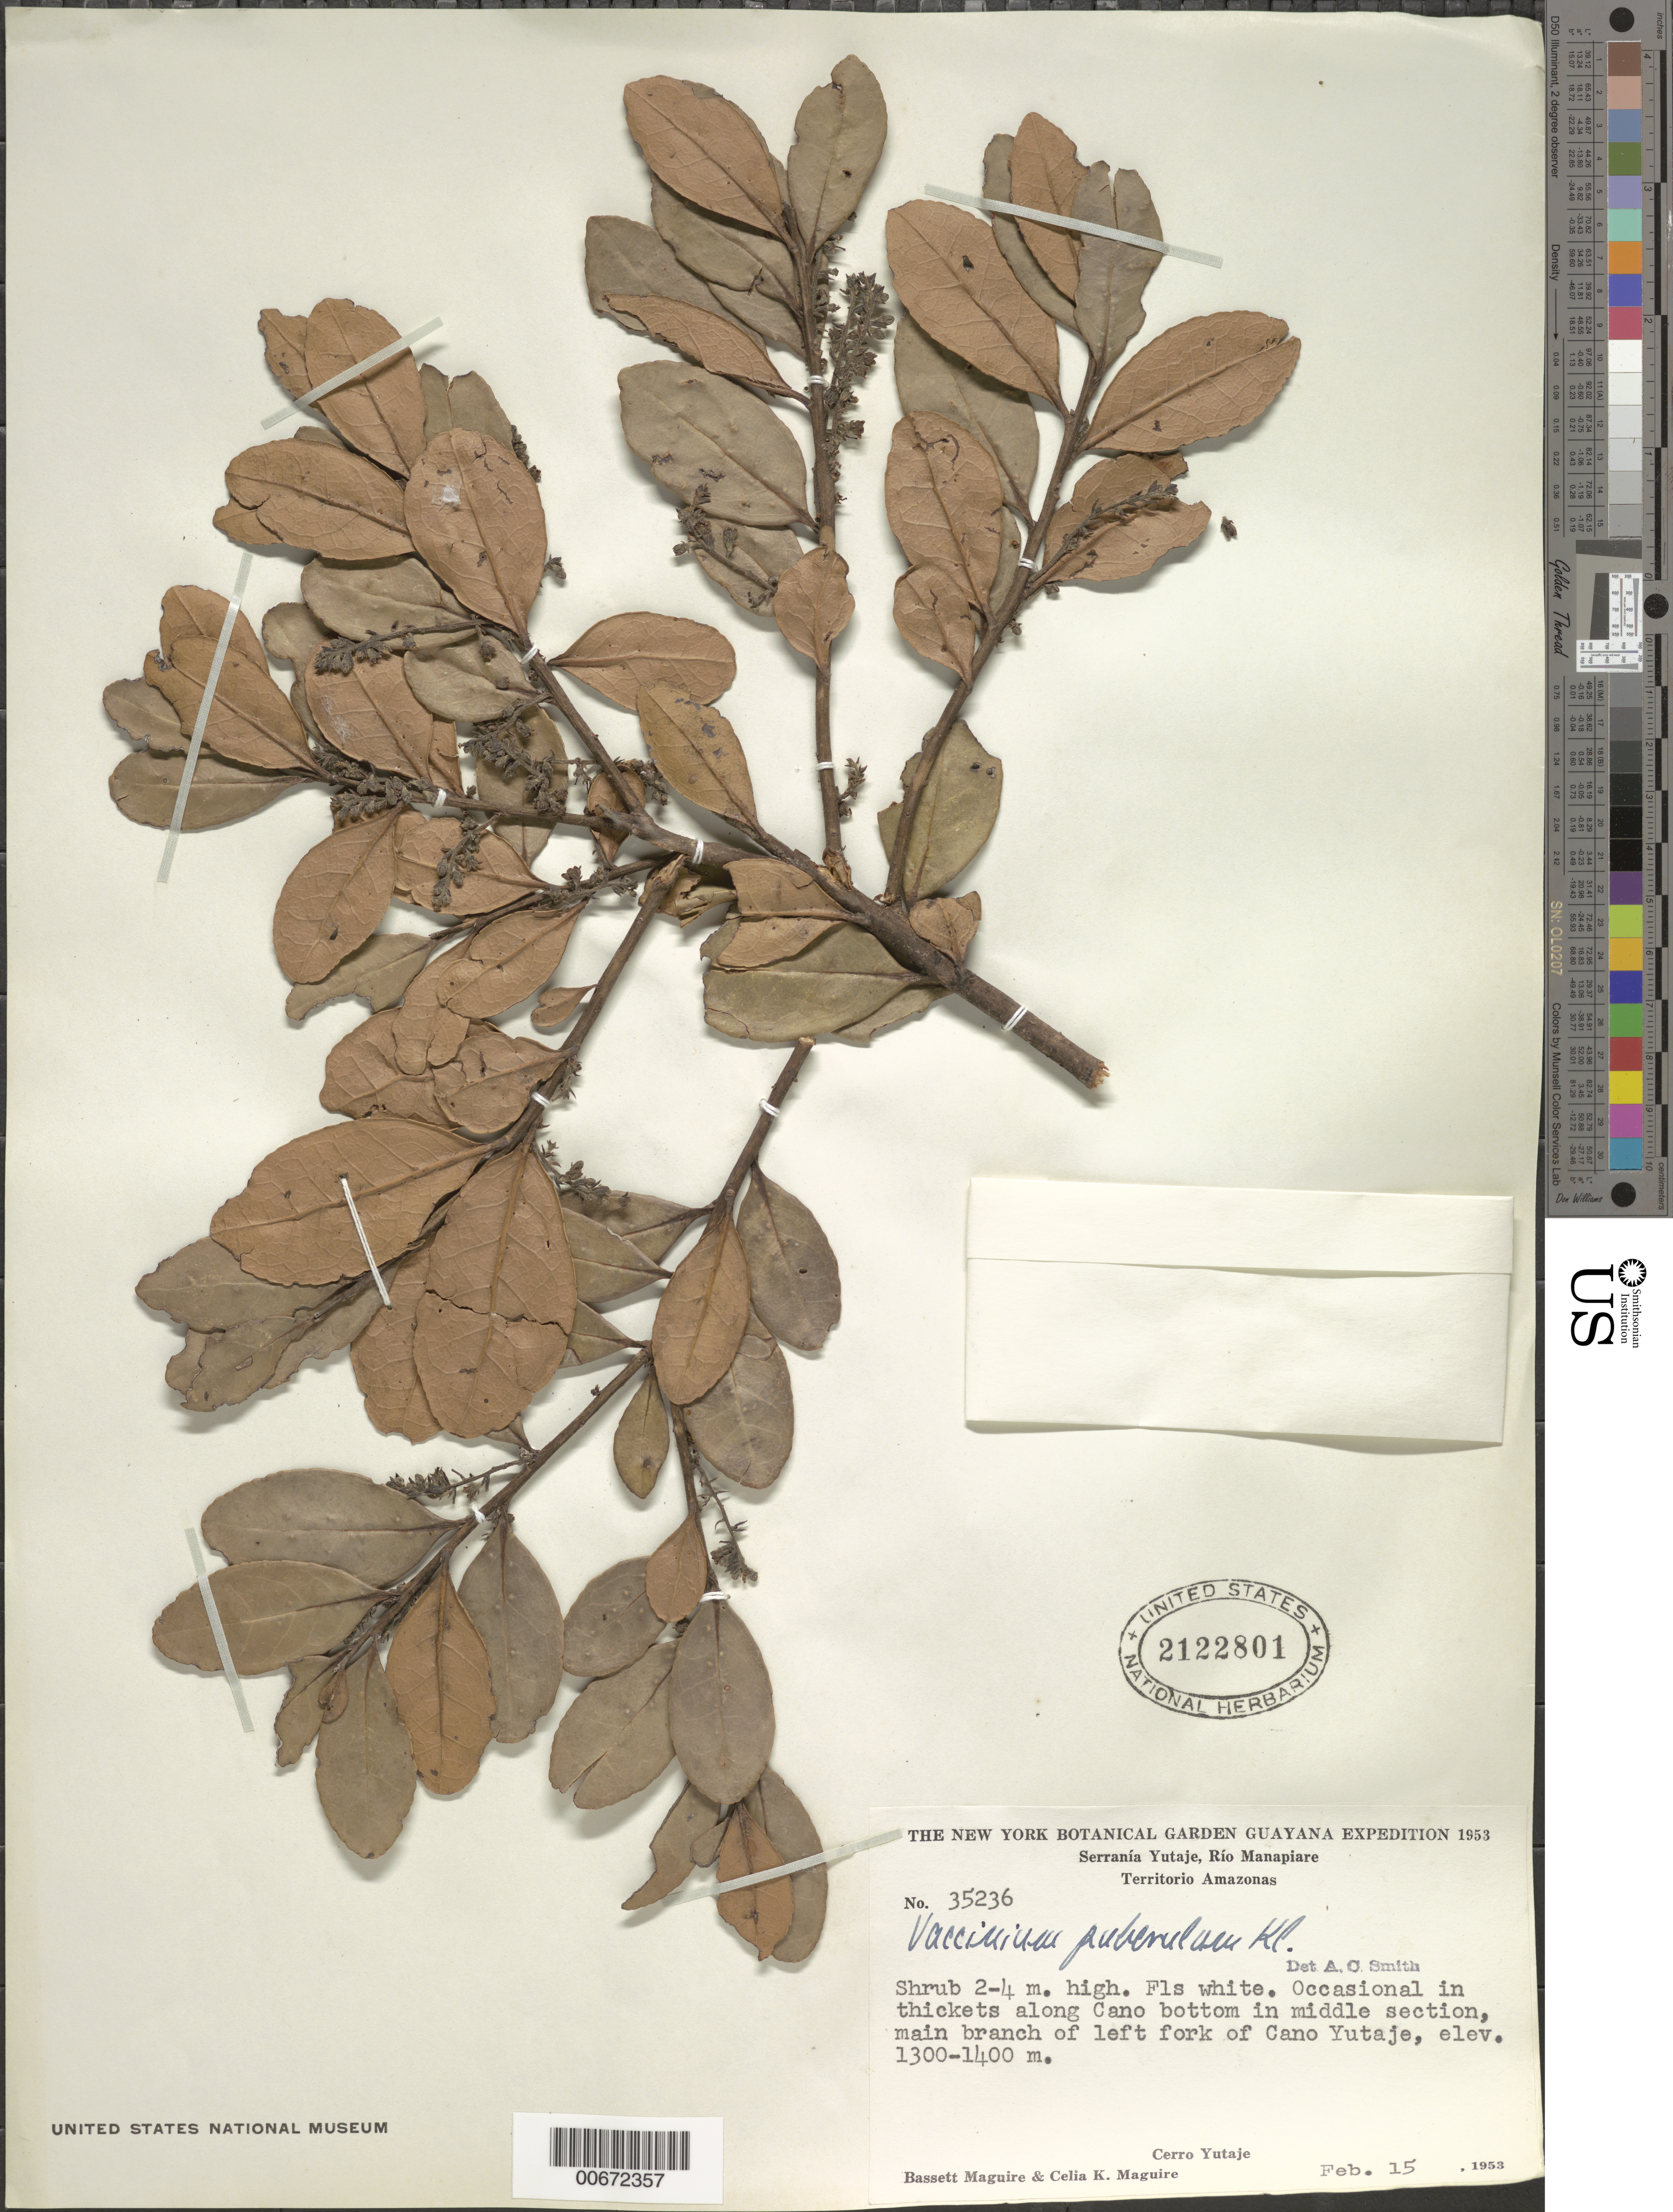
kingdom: Plantae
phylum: Tracheophyta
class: Magnoliopsida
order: Ericales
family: Ericaceae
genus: Vaccinium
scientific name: Vaccinium puberulum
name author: Klotzsch ex Meisn.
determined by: Smith, A. C.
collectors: B. Maguire & C. K. Maguire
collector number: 35236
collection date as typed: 15-Feb-53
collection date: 1953-02-15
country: Venezuela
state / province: Amazonas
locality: Cerro Yutajé, main branch of Caño Yutajé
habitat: Thickets along Caño bottom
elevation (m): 1300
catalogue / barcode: US 2122801